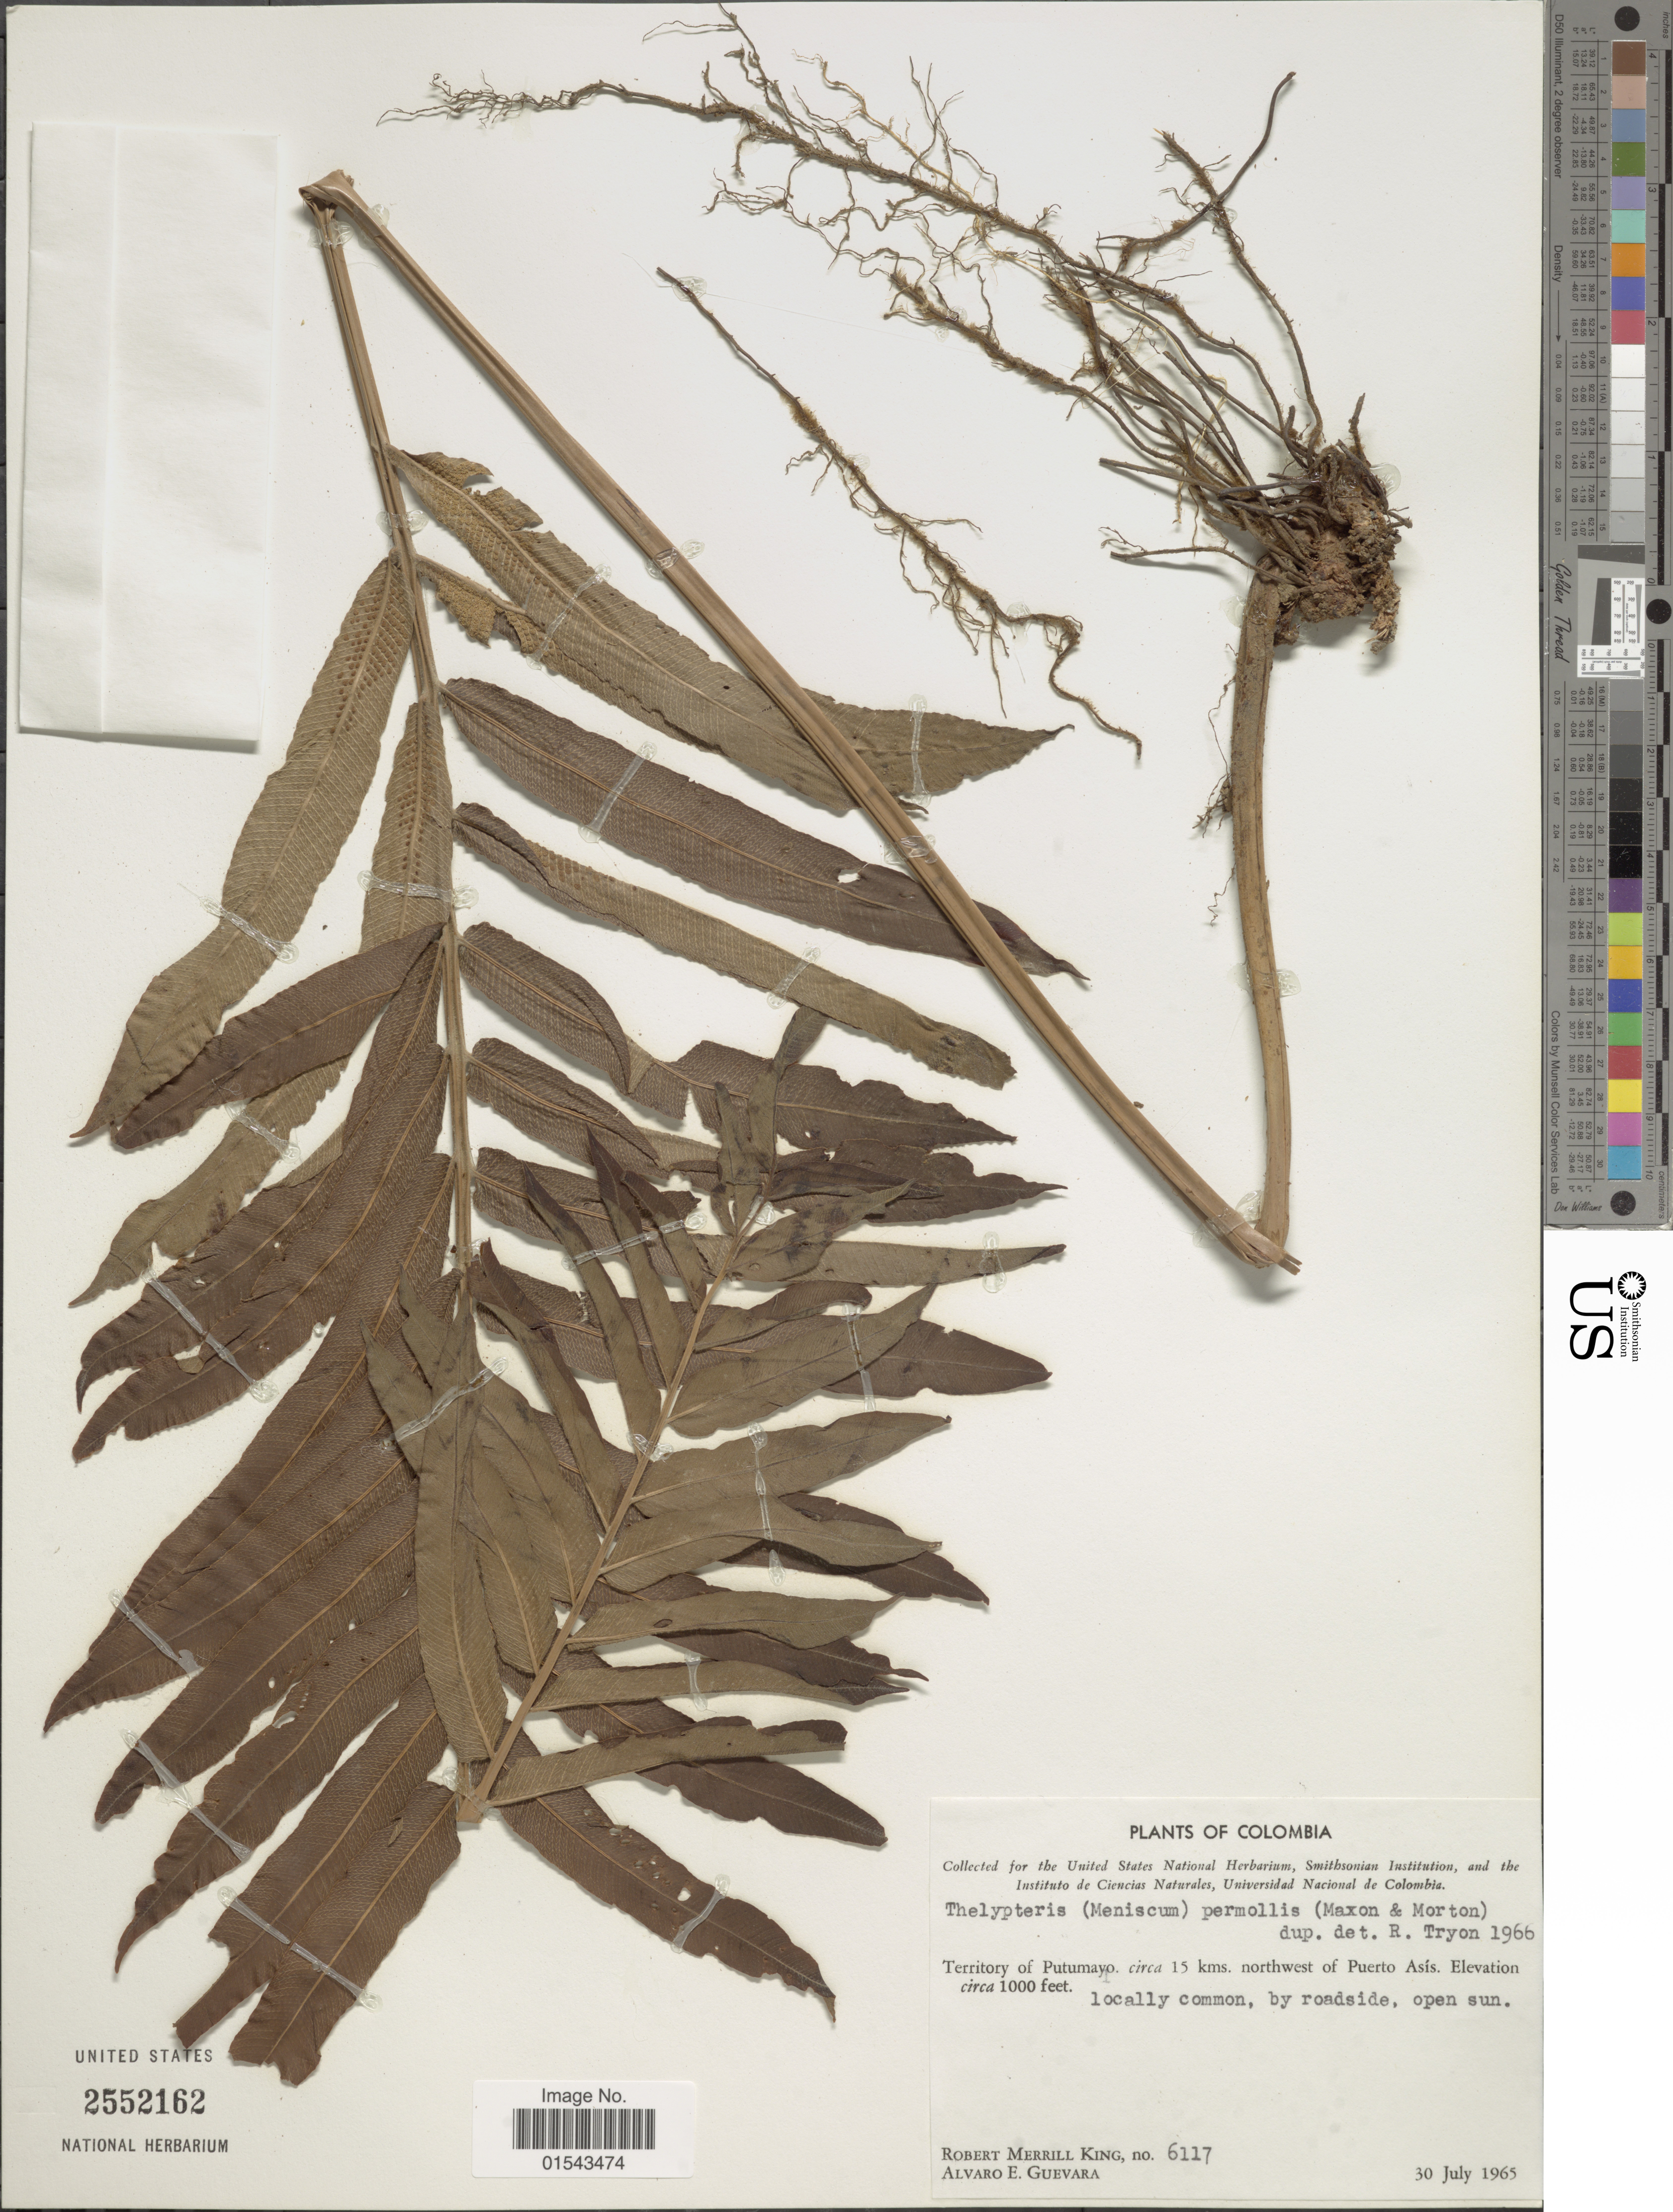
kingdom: Plantae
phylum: Tracheophyta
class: Polypodiopsida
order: Polypodiales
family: Thelypteridaceae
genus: Meniscium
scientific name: Meniscium arborescens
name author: Humb. & Bonpl. ex Willd.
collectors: R. M. King & A. E. Guevara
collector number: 6117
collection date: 1965-07-30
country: Colombia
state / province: Putumayo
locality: Circa 15 kms. northwest of Puerto Asís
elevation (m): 305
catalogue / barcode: US 2552162